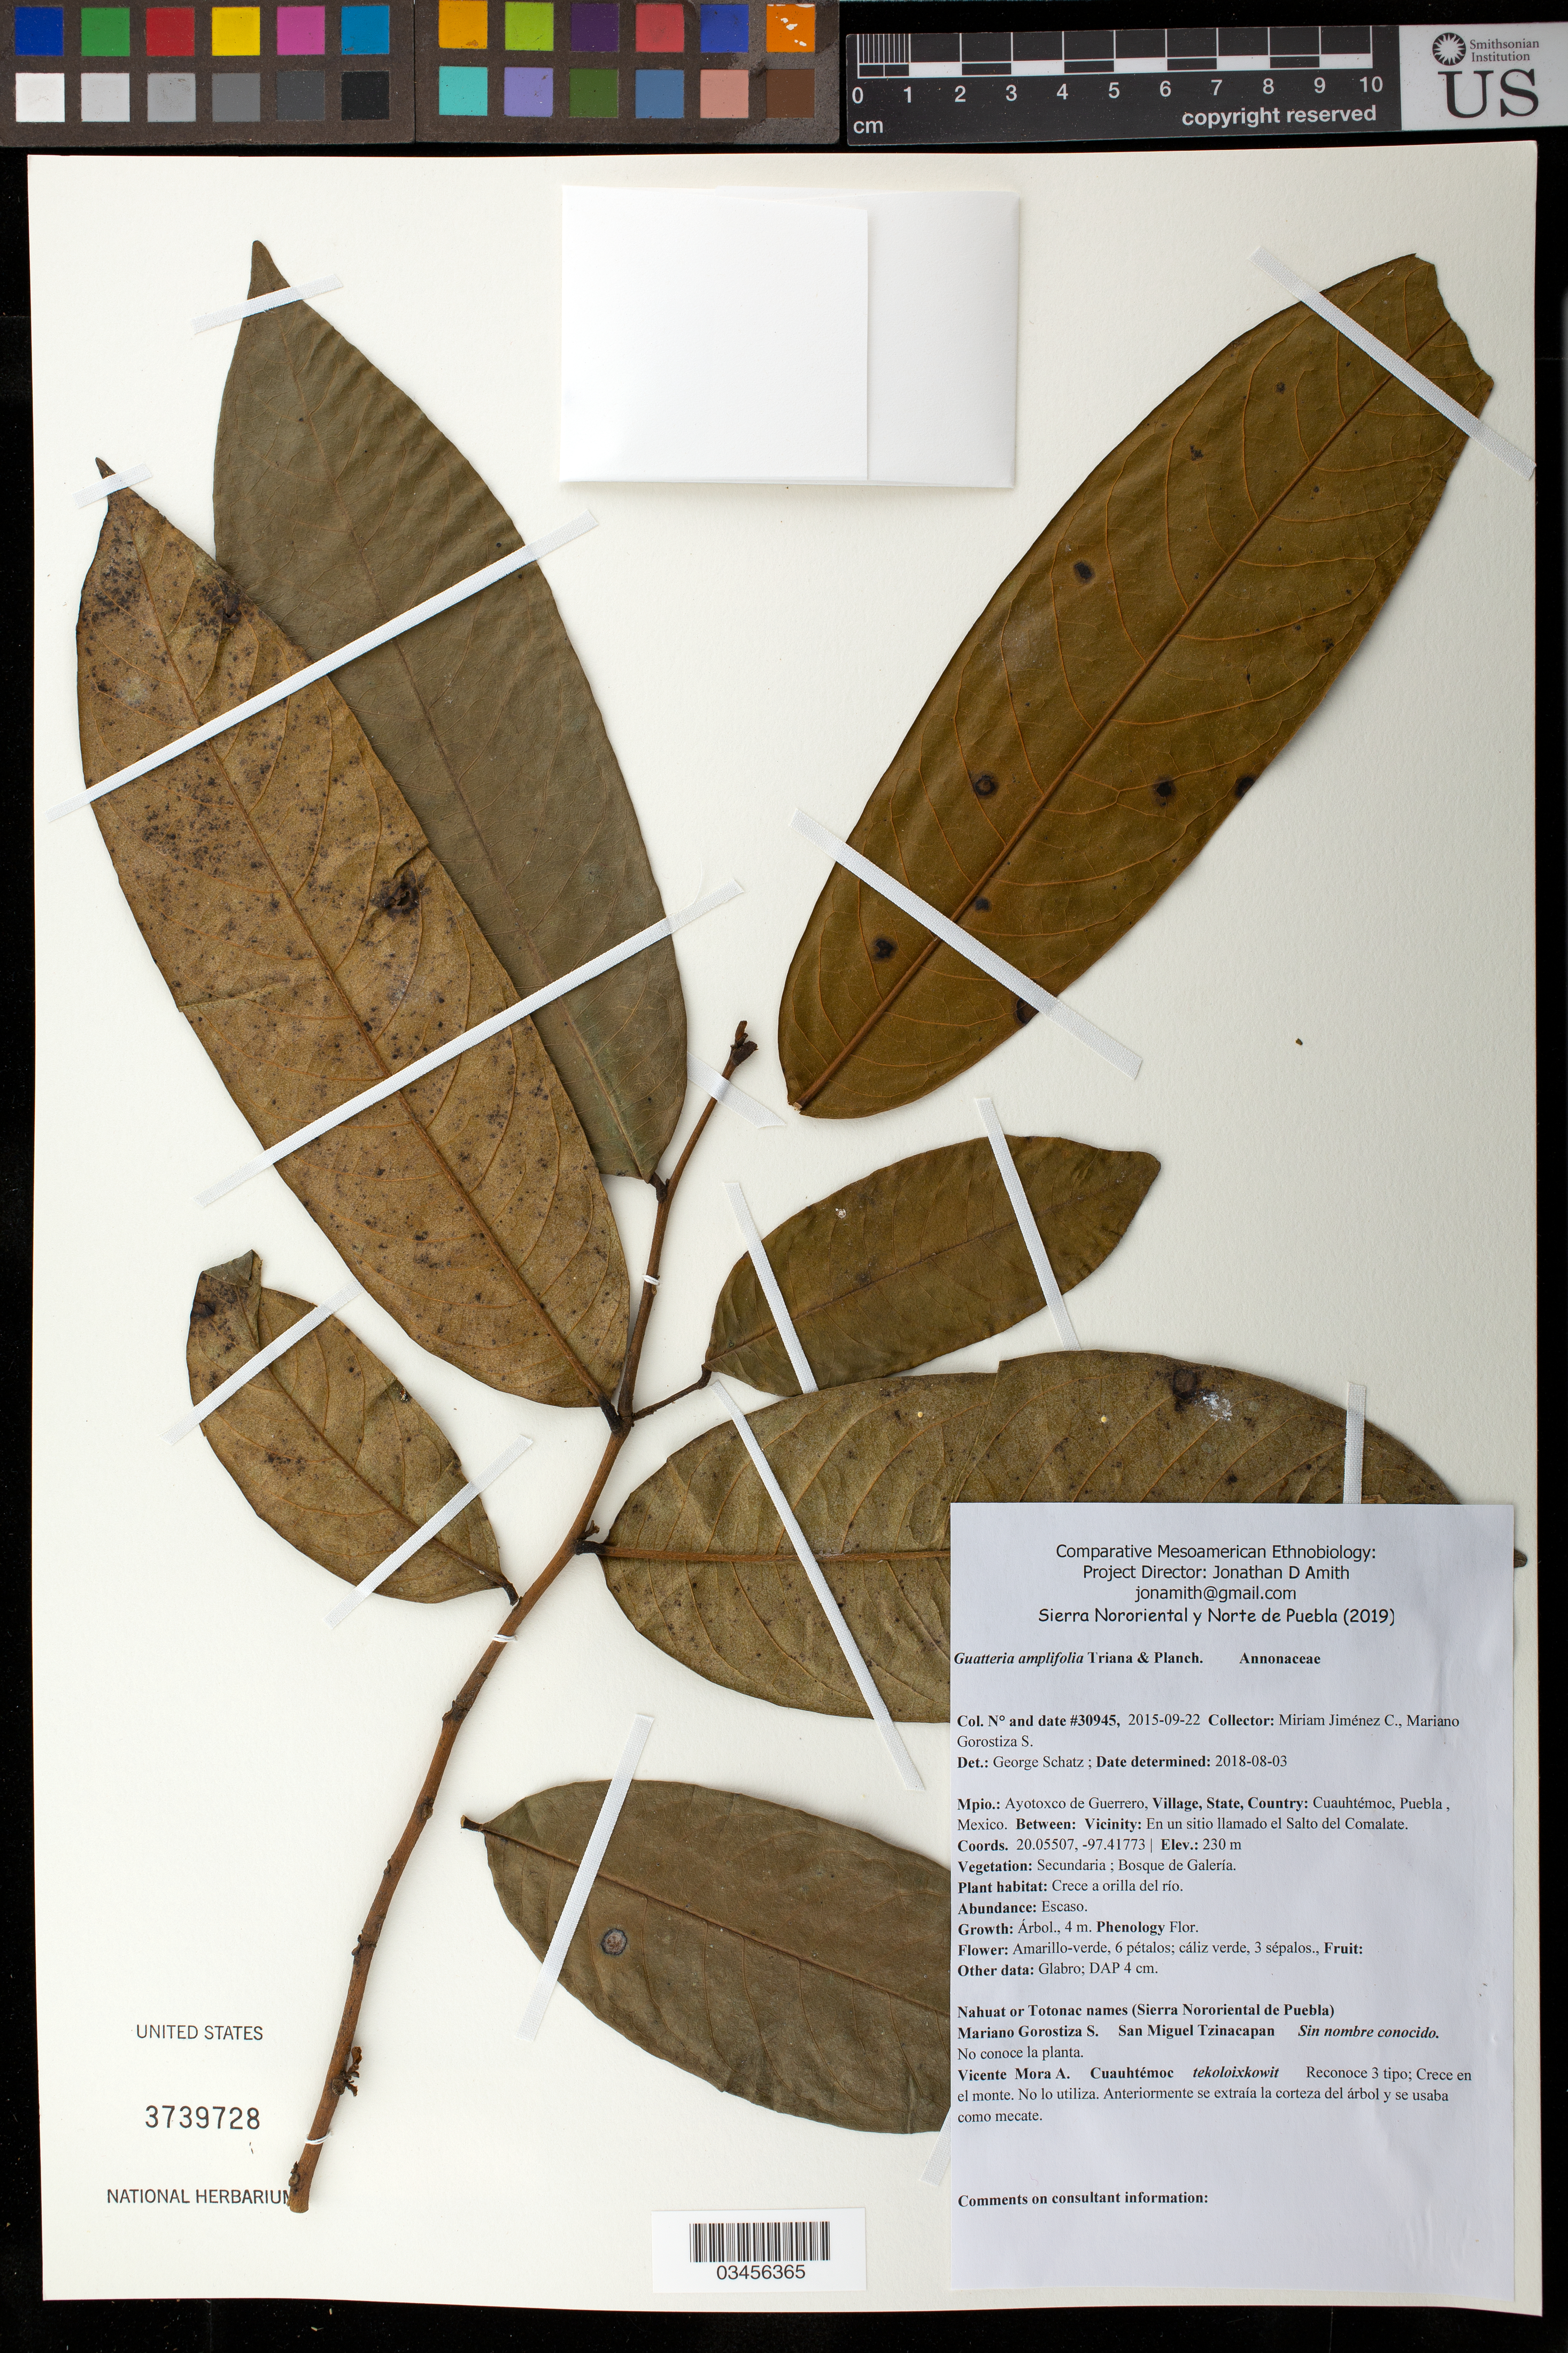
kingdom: Plantae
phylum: Tracheophyta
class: Magnoliopsida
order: Magnoliales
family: Annonaceae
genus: Guatteria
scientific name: Guatteria amplifolia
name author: Triana & Planch.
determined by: Schatz, G.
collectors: M. Jiménez Chimil & M. Gorostiza S.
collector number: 30945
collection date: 2015-09-22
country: México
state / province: Puebla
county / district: Ayotoxco de Guerrero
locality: PUEBLO: Cuauhtémoc; LOCALIDAD EXACTA: En un sitio llamado el Salto del Comalate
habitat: Bosque de galería | A orilla del río.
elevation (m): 230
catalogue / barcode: US 3739728